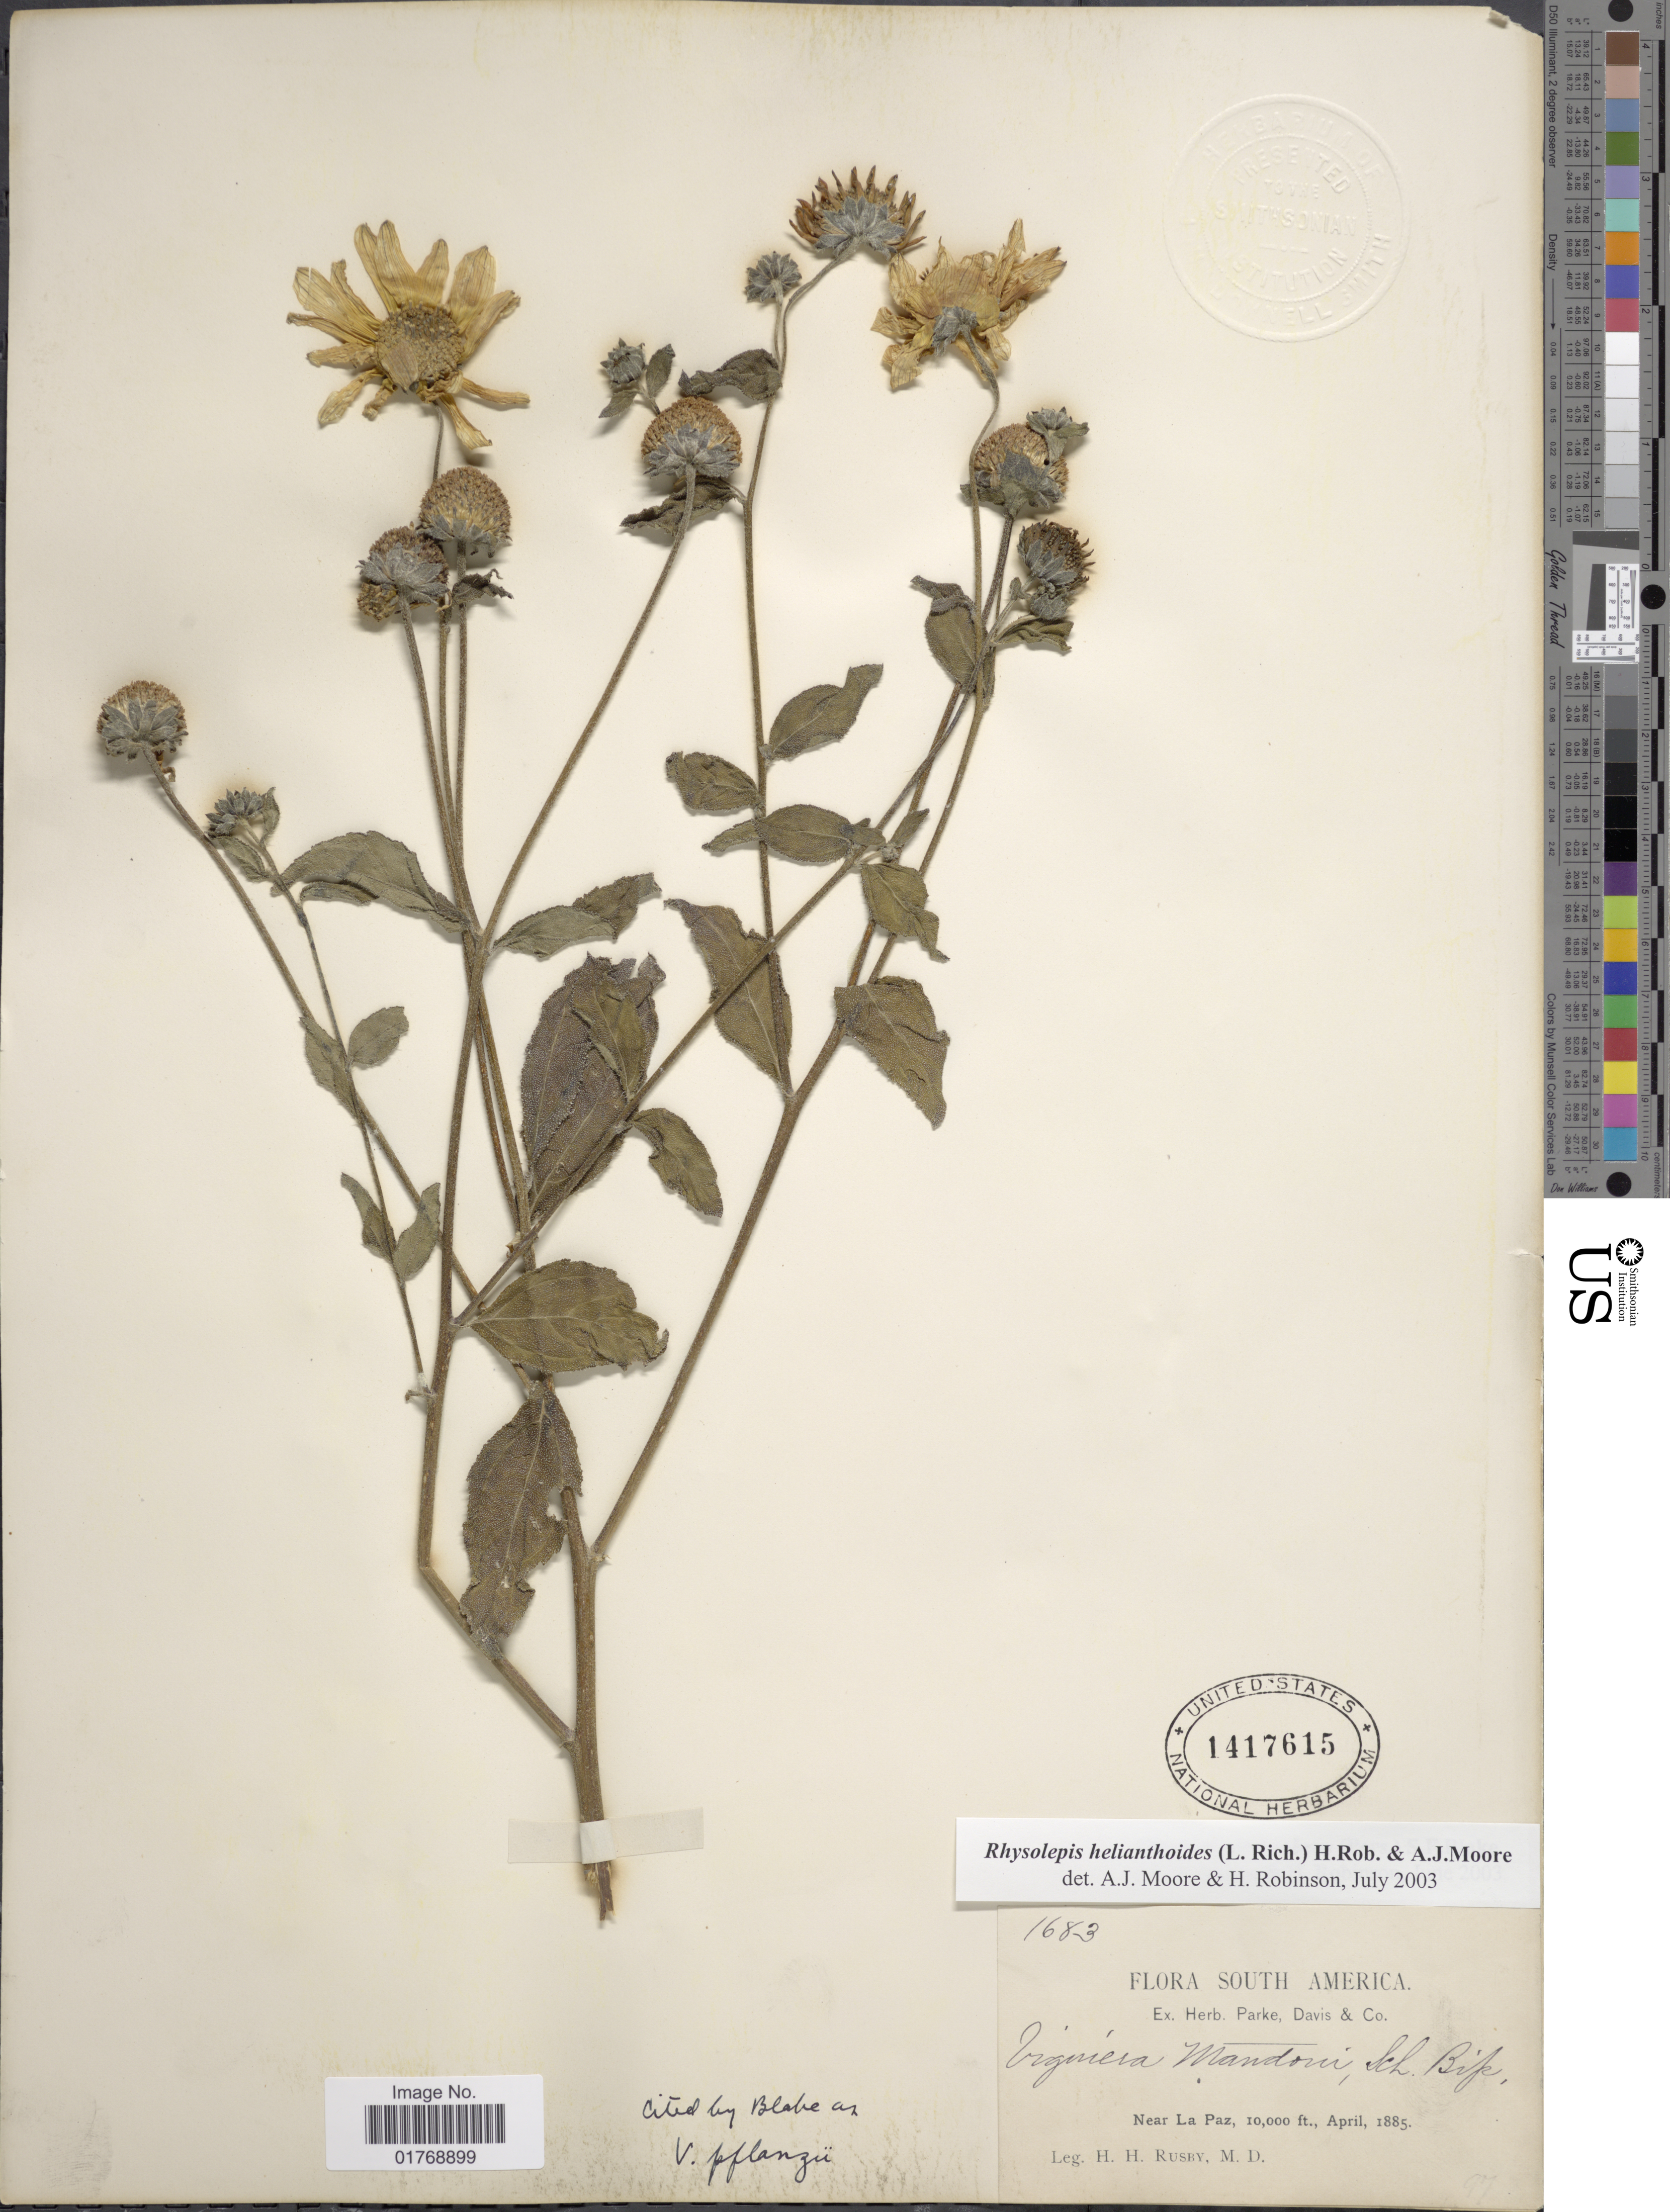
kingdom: Plantae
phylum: Tracheophyta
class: Magnoliopsida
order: Asterales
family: Asteraceae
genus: Viguiera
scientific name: Viguiera procumbens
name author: (Pers.) S.F. Blake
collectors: H. H. Rusby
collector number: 1683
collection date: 1885-04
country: Bolivia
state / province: La Paz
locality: Near La Paz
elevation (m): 3048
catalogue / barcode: US 1417615